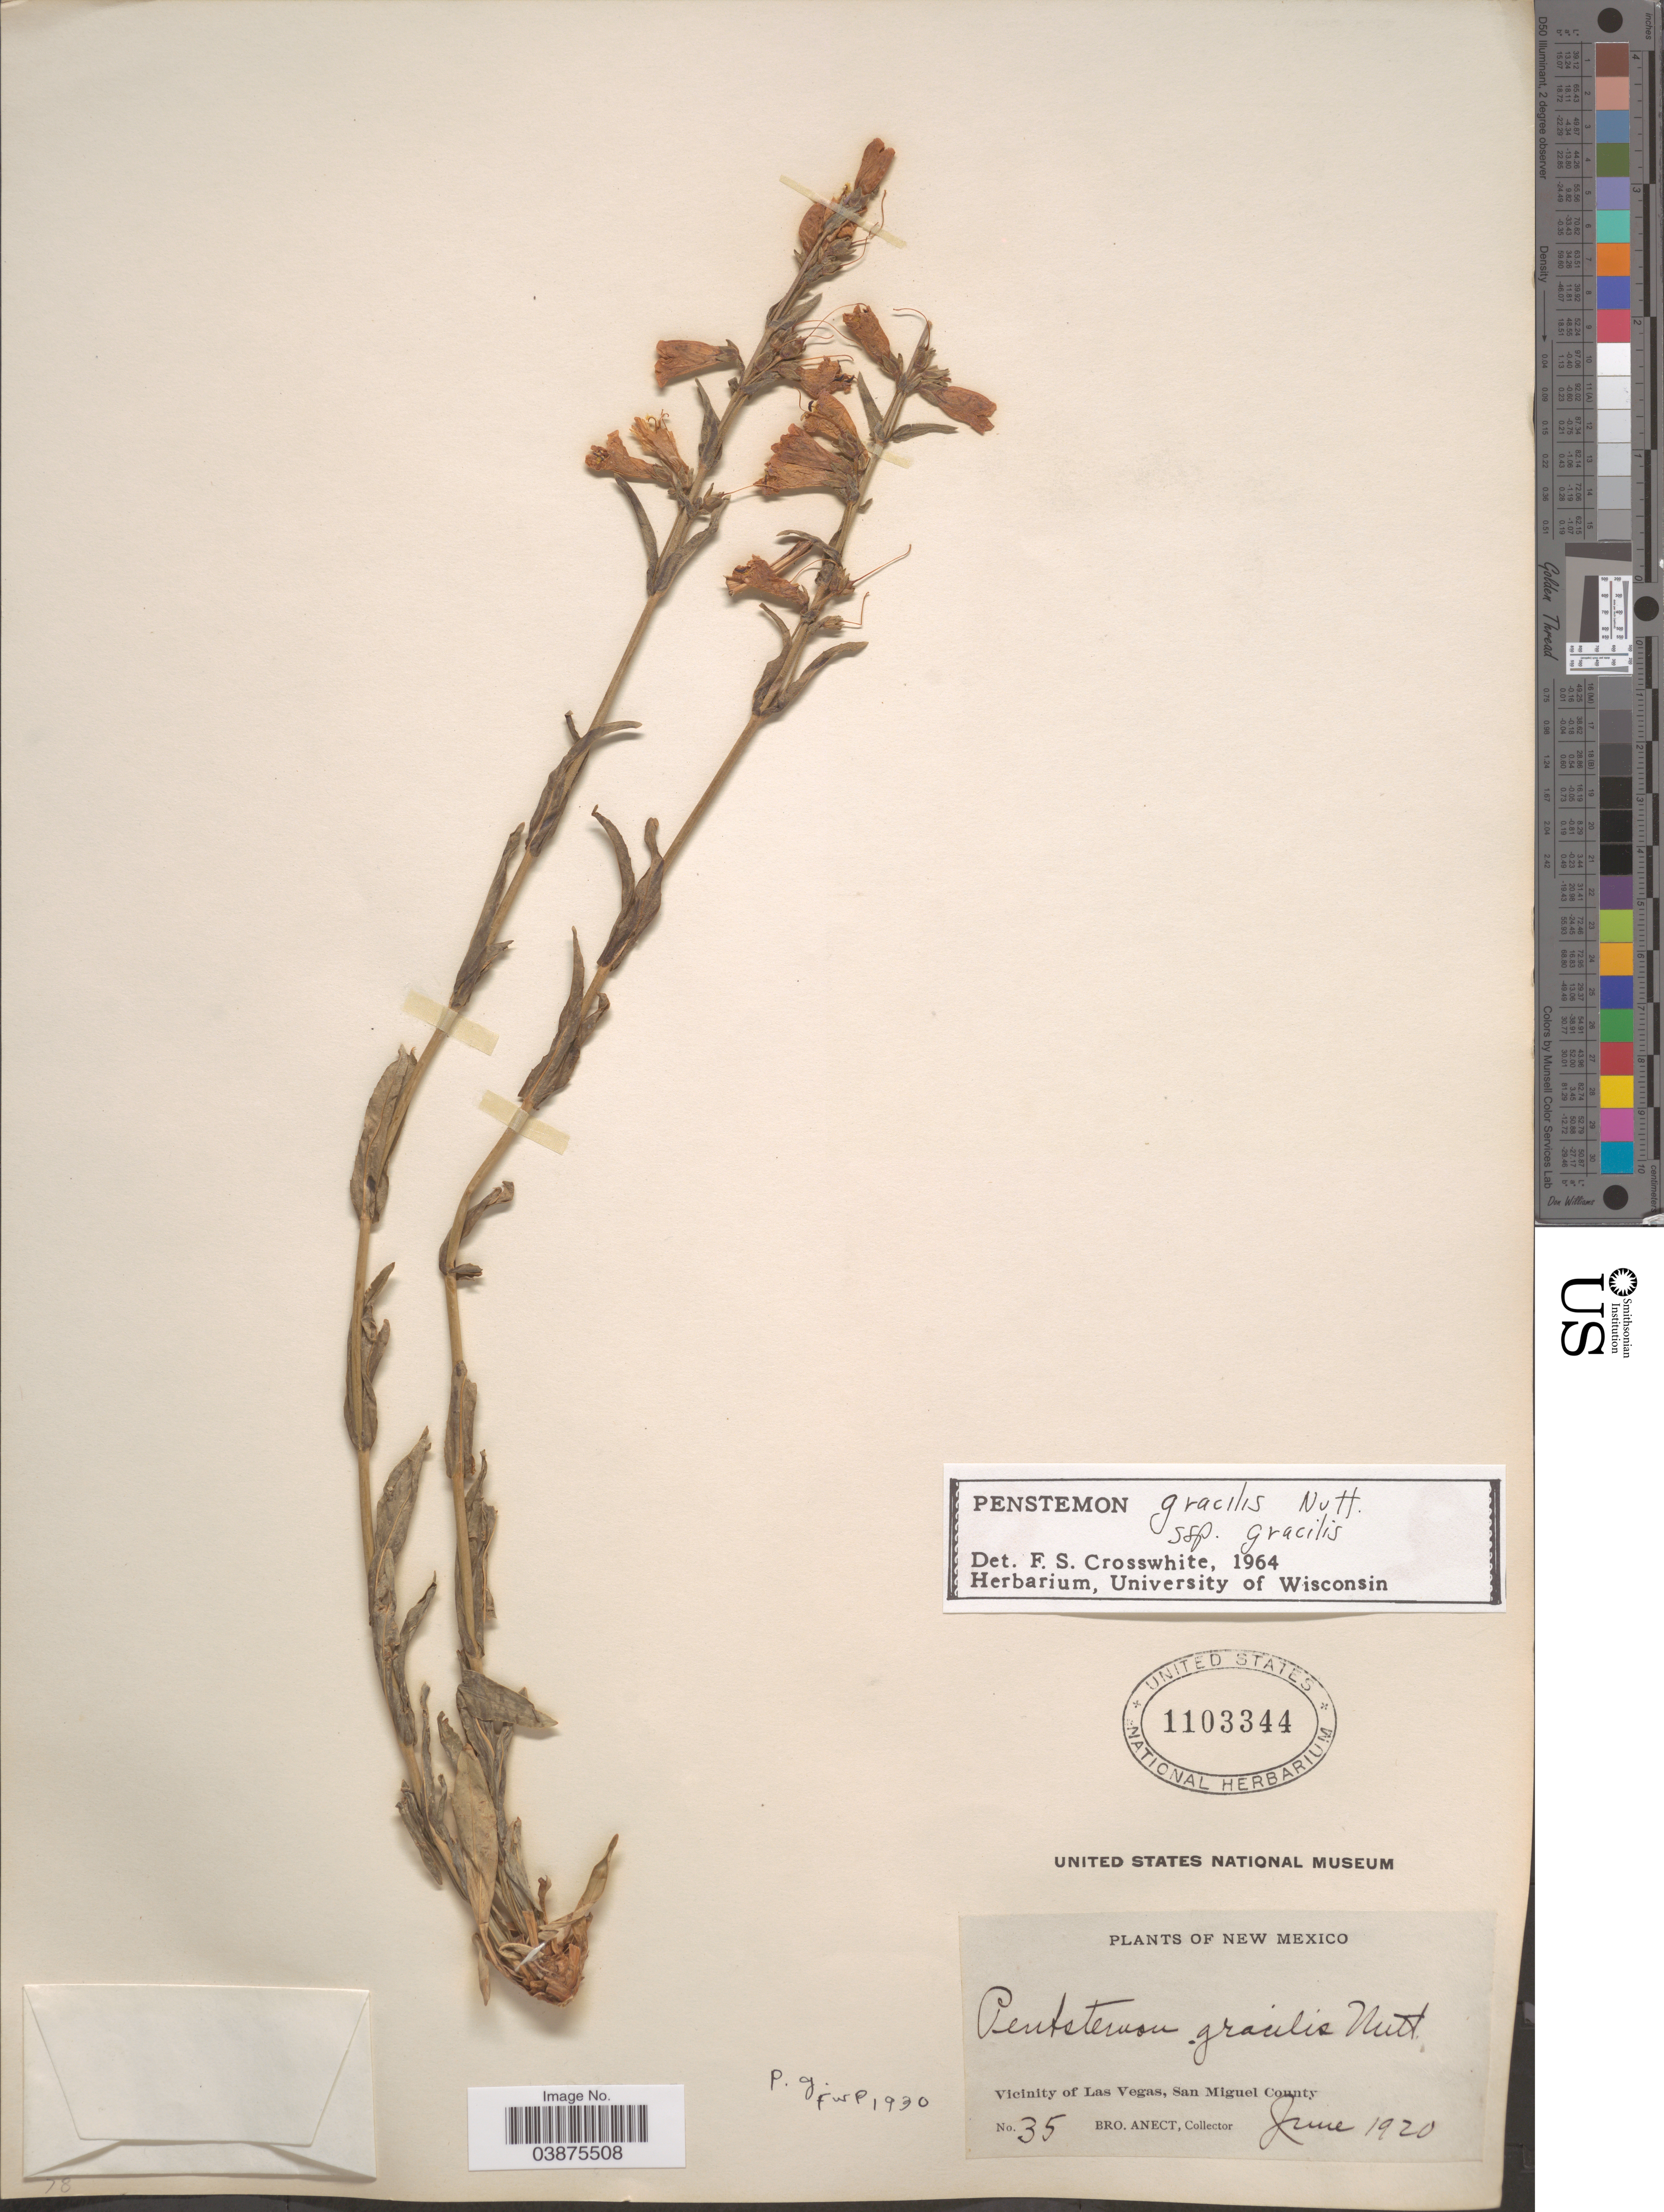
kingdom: Plantae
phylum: Tracheophyta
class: Magnoliopsida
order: Lamiales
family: Plantaginaceae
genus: Penstemon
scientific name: Penstemon gracilis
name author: Nutt.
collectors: B. Anect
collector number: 35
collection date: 1920-06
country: United States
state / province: New Mexico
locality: Vicinity of Las Vegas, San Miguel County.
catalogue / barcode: US 1103344